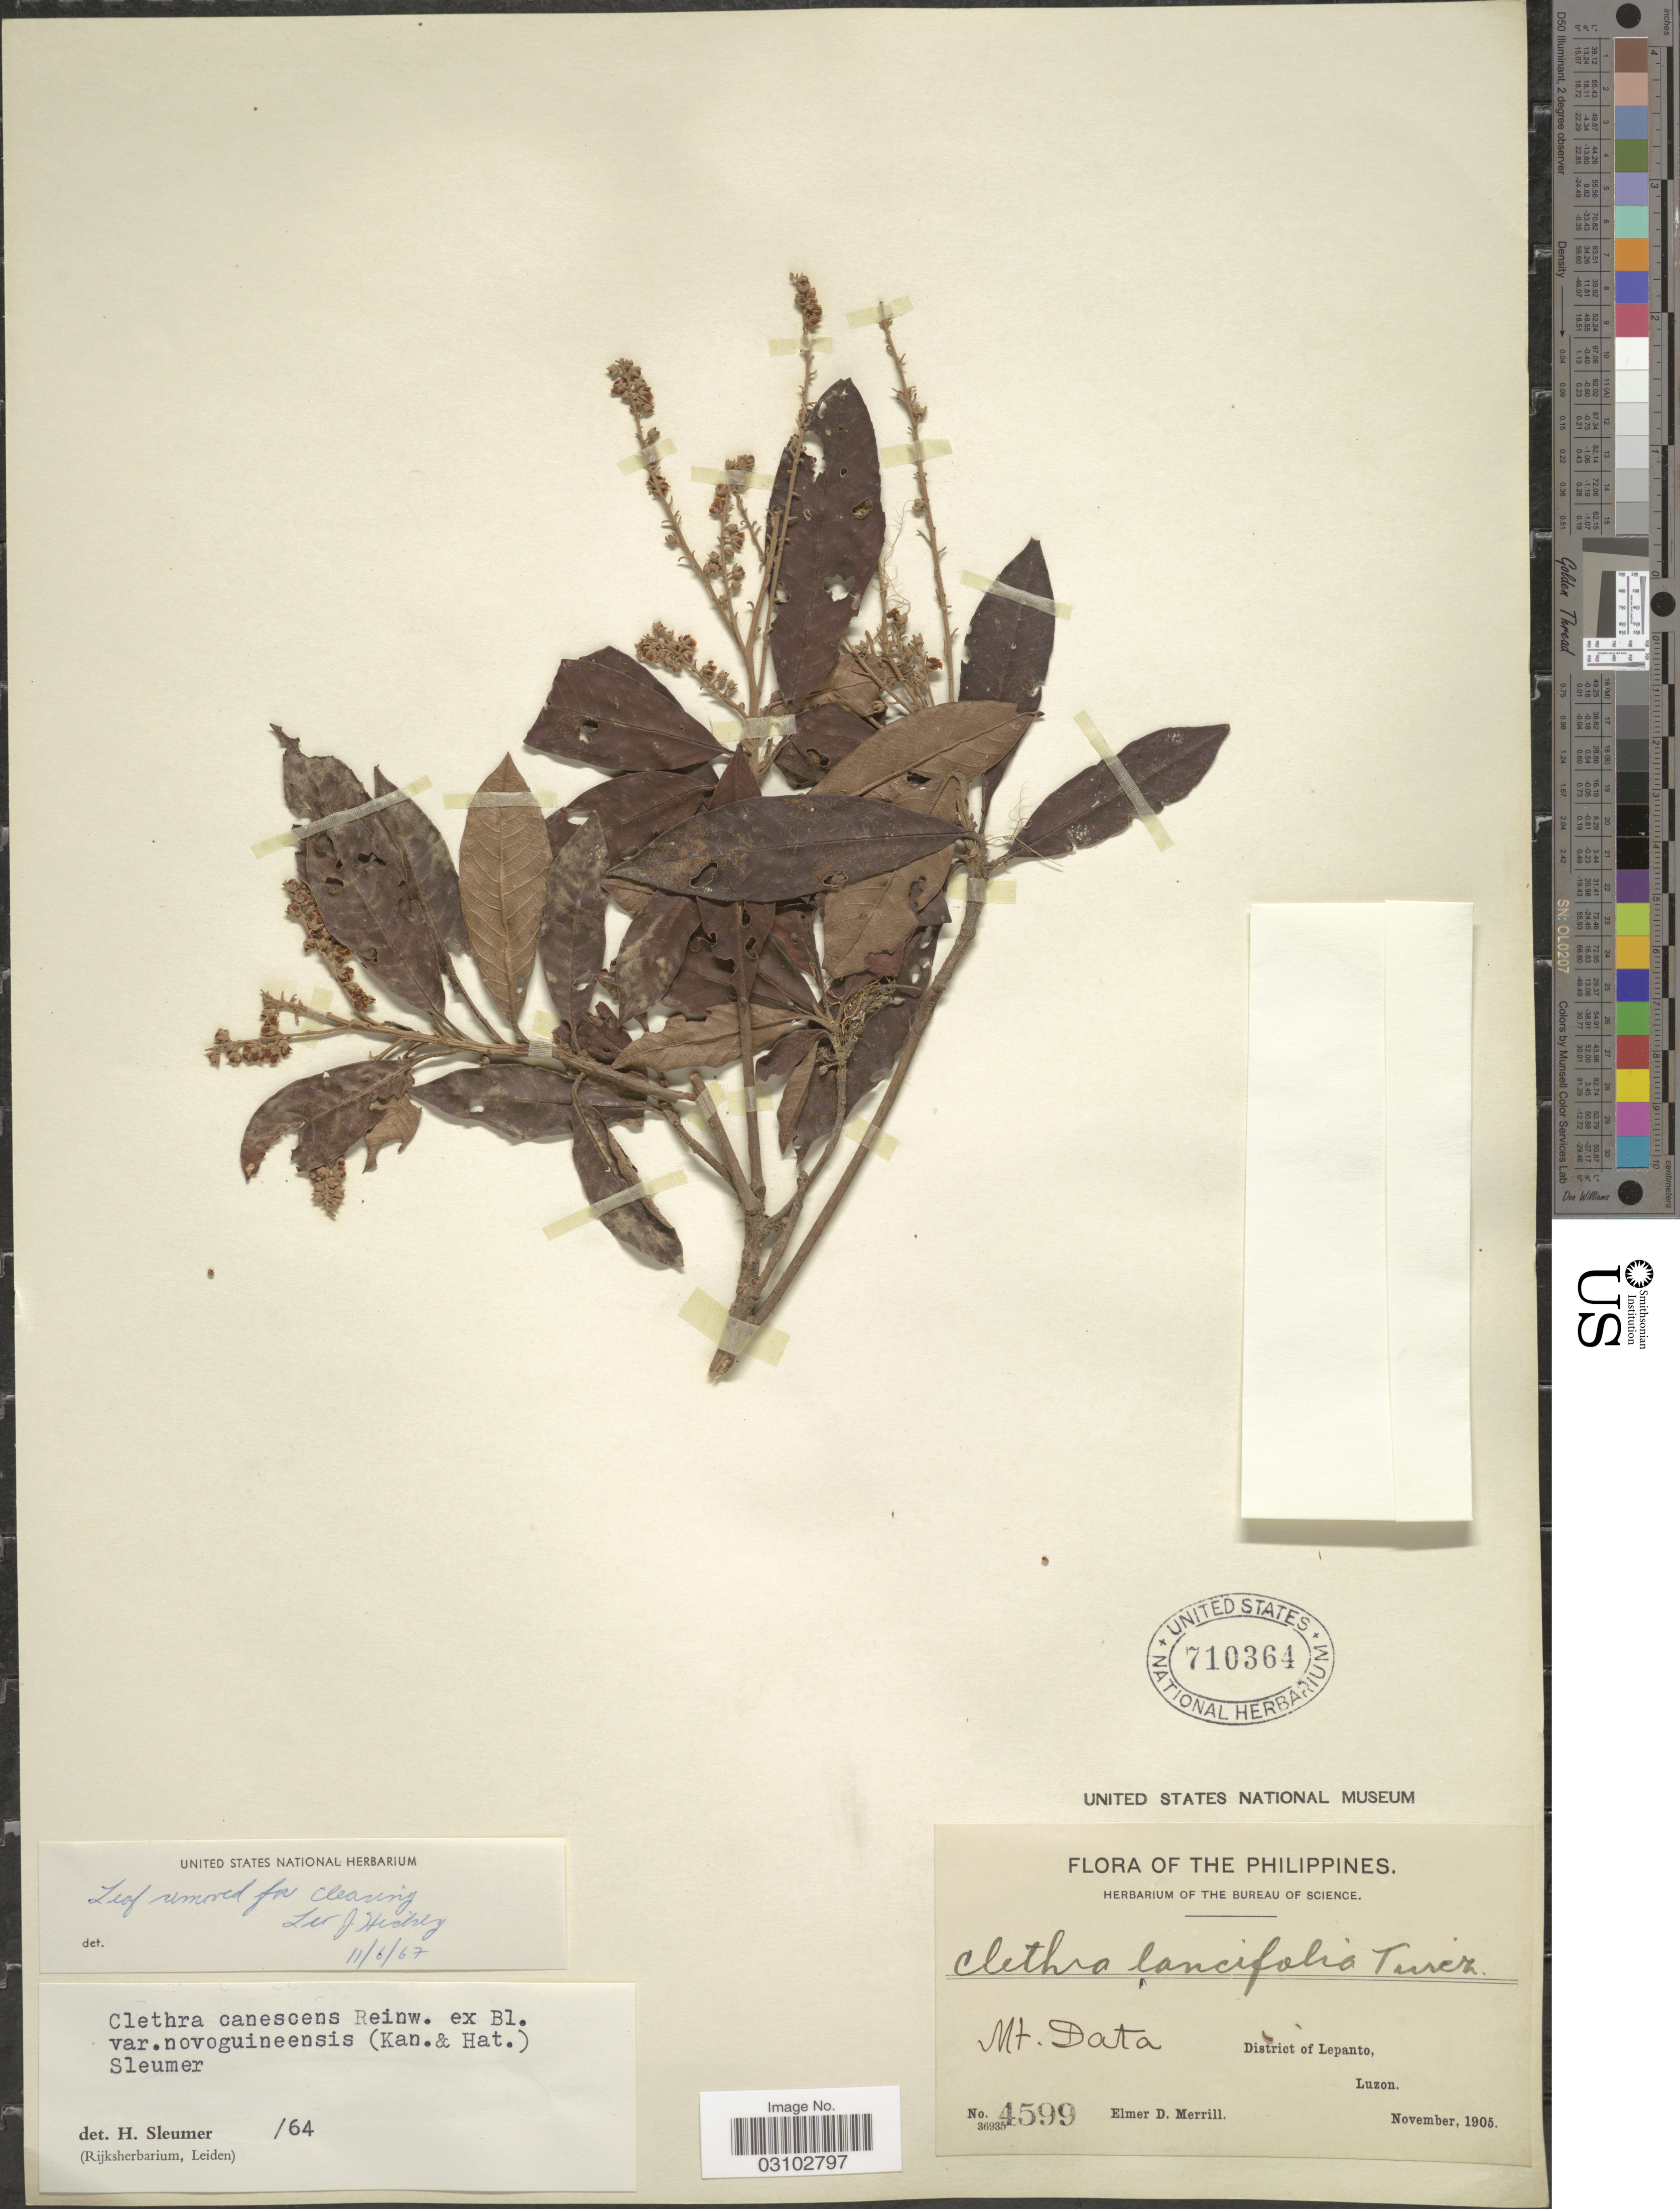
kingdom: Plantae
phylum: Tracheophyta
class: Magnoliopsida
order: Ericales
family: Clethraceae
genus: Clethra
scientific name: Clethra canescens var. novoguineensis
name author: (Kaneh. & Hatus.) Sleumer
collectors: E. D. Merrill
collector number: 4599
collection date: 1905-11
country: Philippines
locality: Mt. Data, District of Lepanto, Luzon.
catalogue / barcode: US 710364